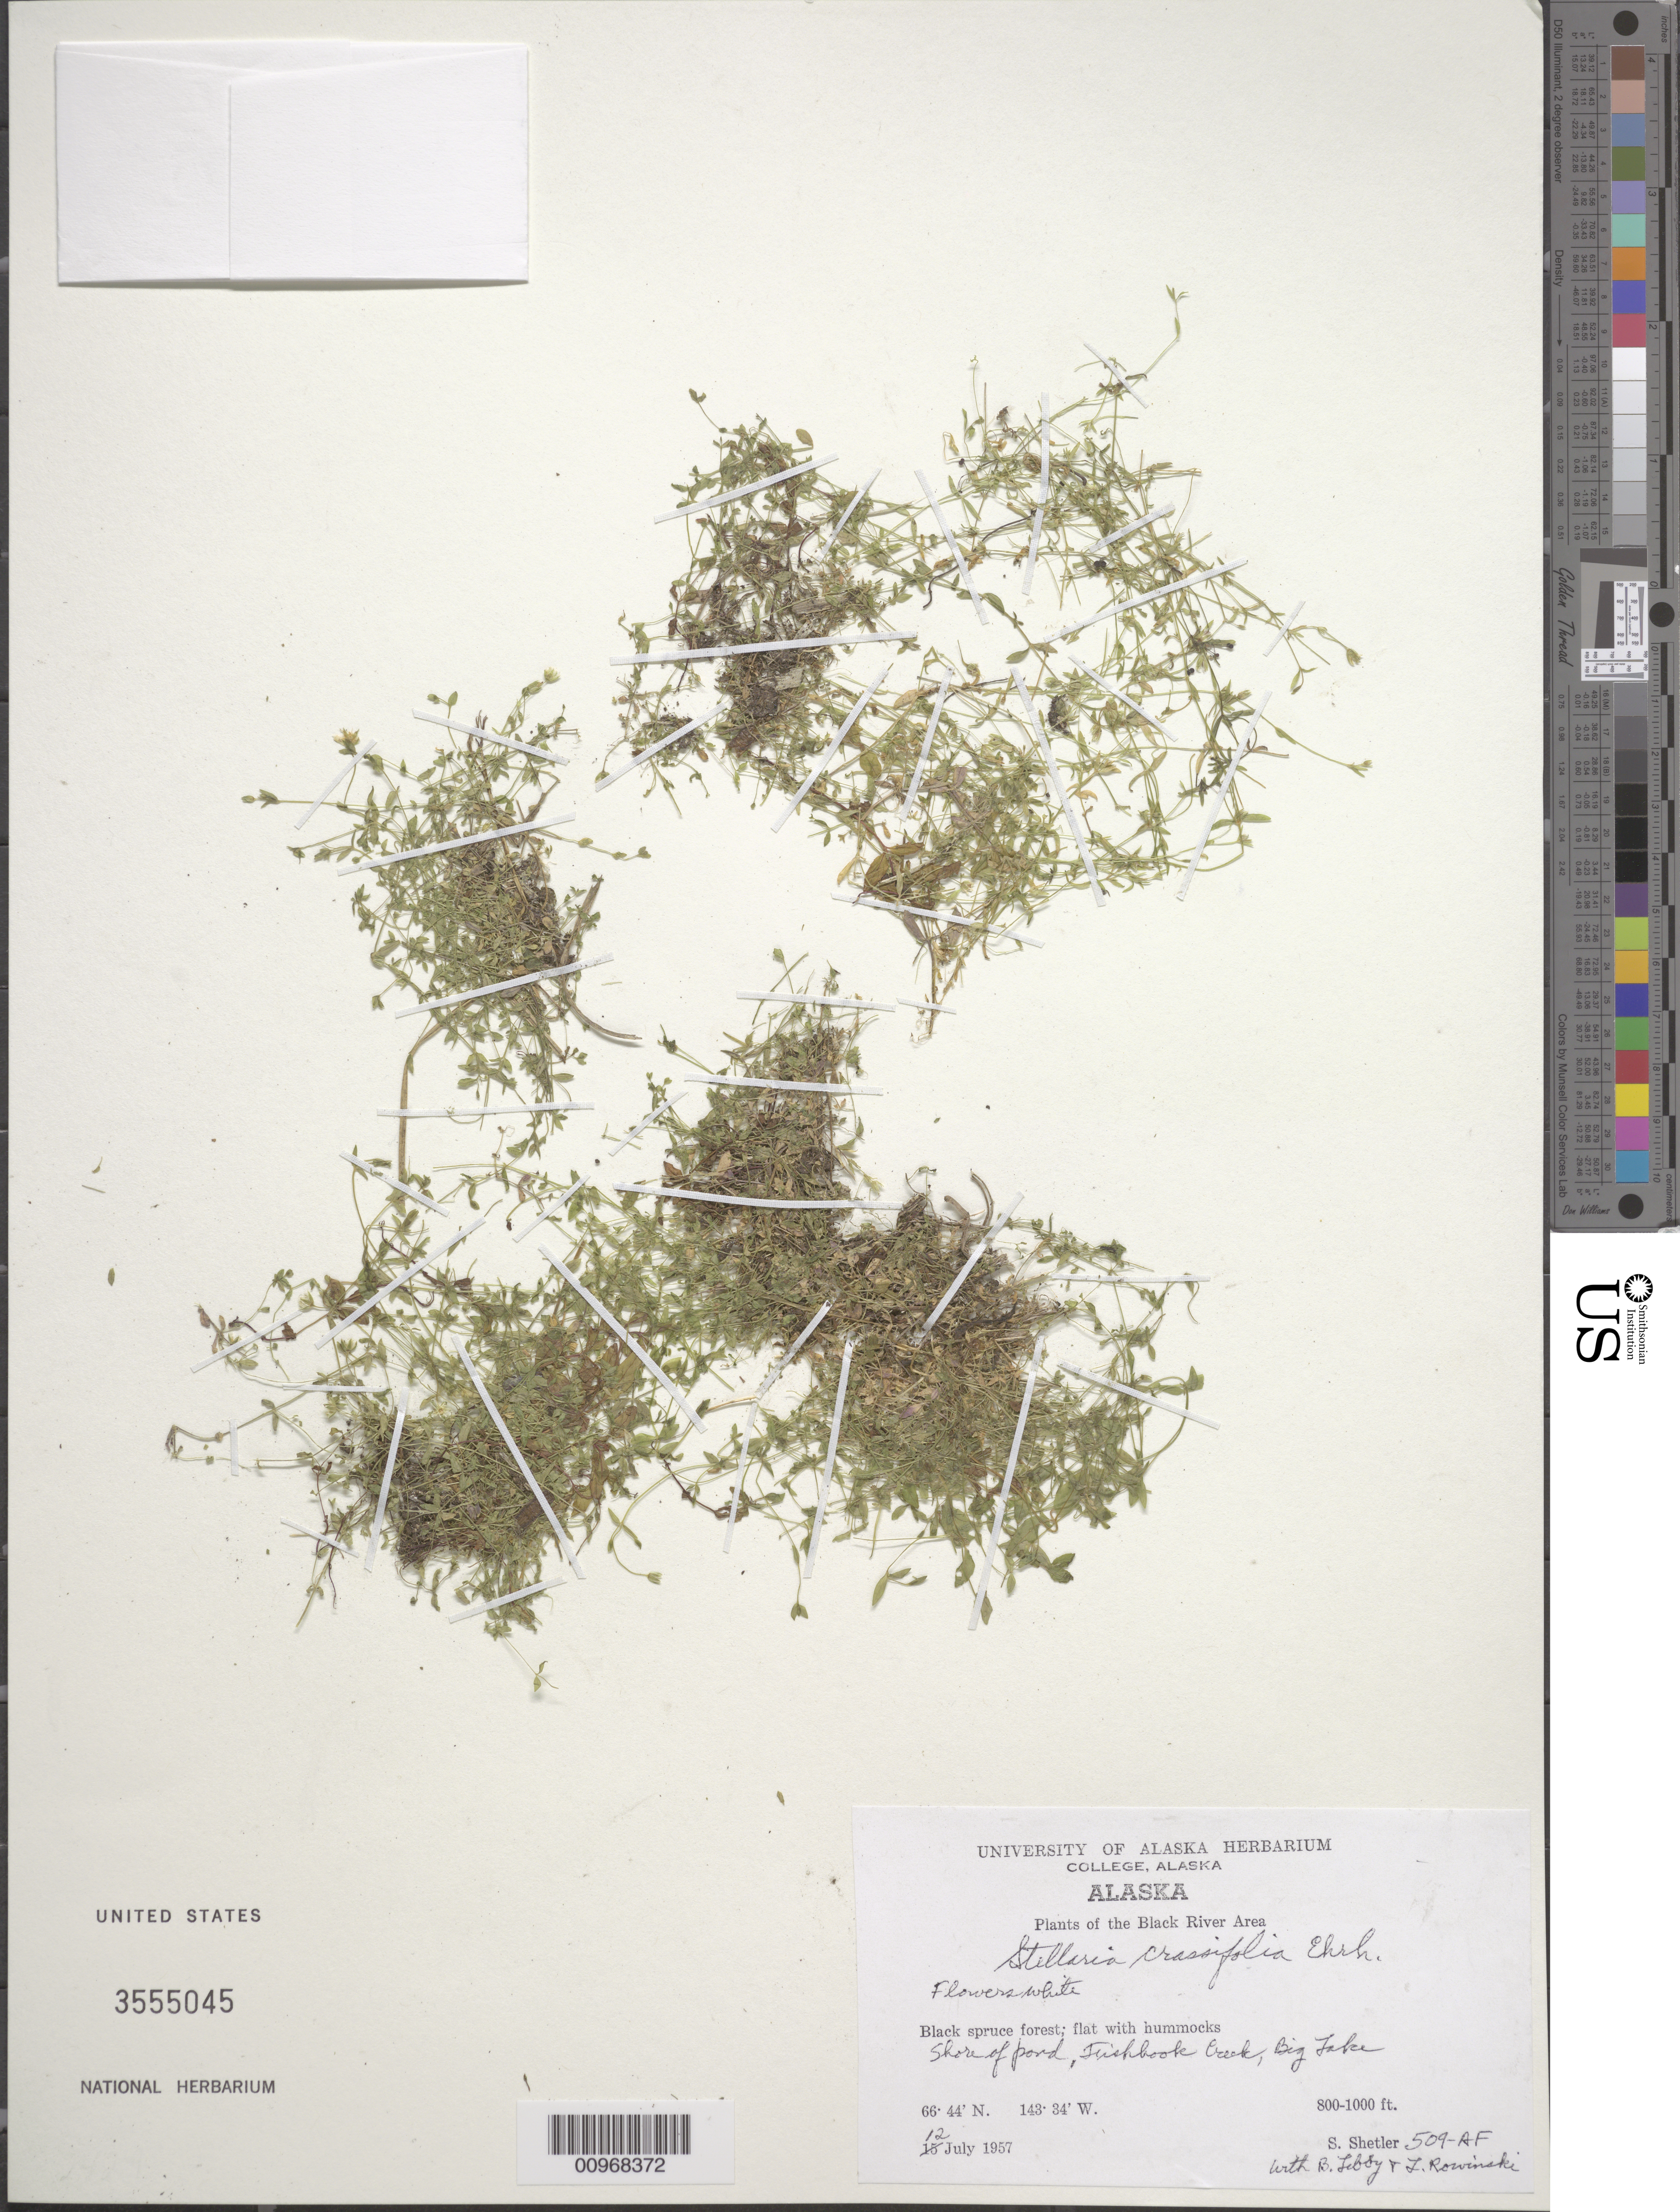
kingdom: Plantae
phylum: Tracheophyta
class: Magnoliopsida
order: Caryophyllales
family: Caryophyllaceae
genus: Stellaria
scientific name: Stellaria crassifolia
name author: Ehrh.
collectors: S. Shetler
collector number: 509-AF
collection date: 1957-07-12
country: United States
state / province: Alaska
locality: The Black River Area. Shore of pond, Fishhook Creek, Big Lake.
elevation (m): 244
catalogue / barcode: US 3555045